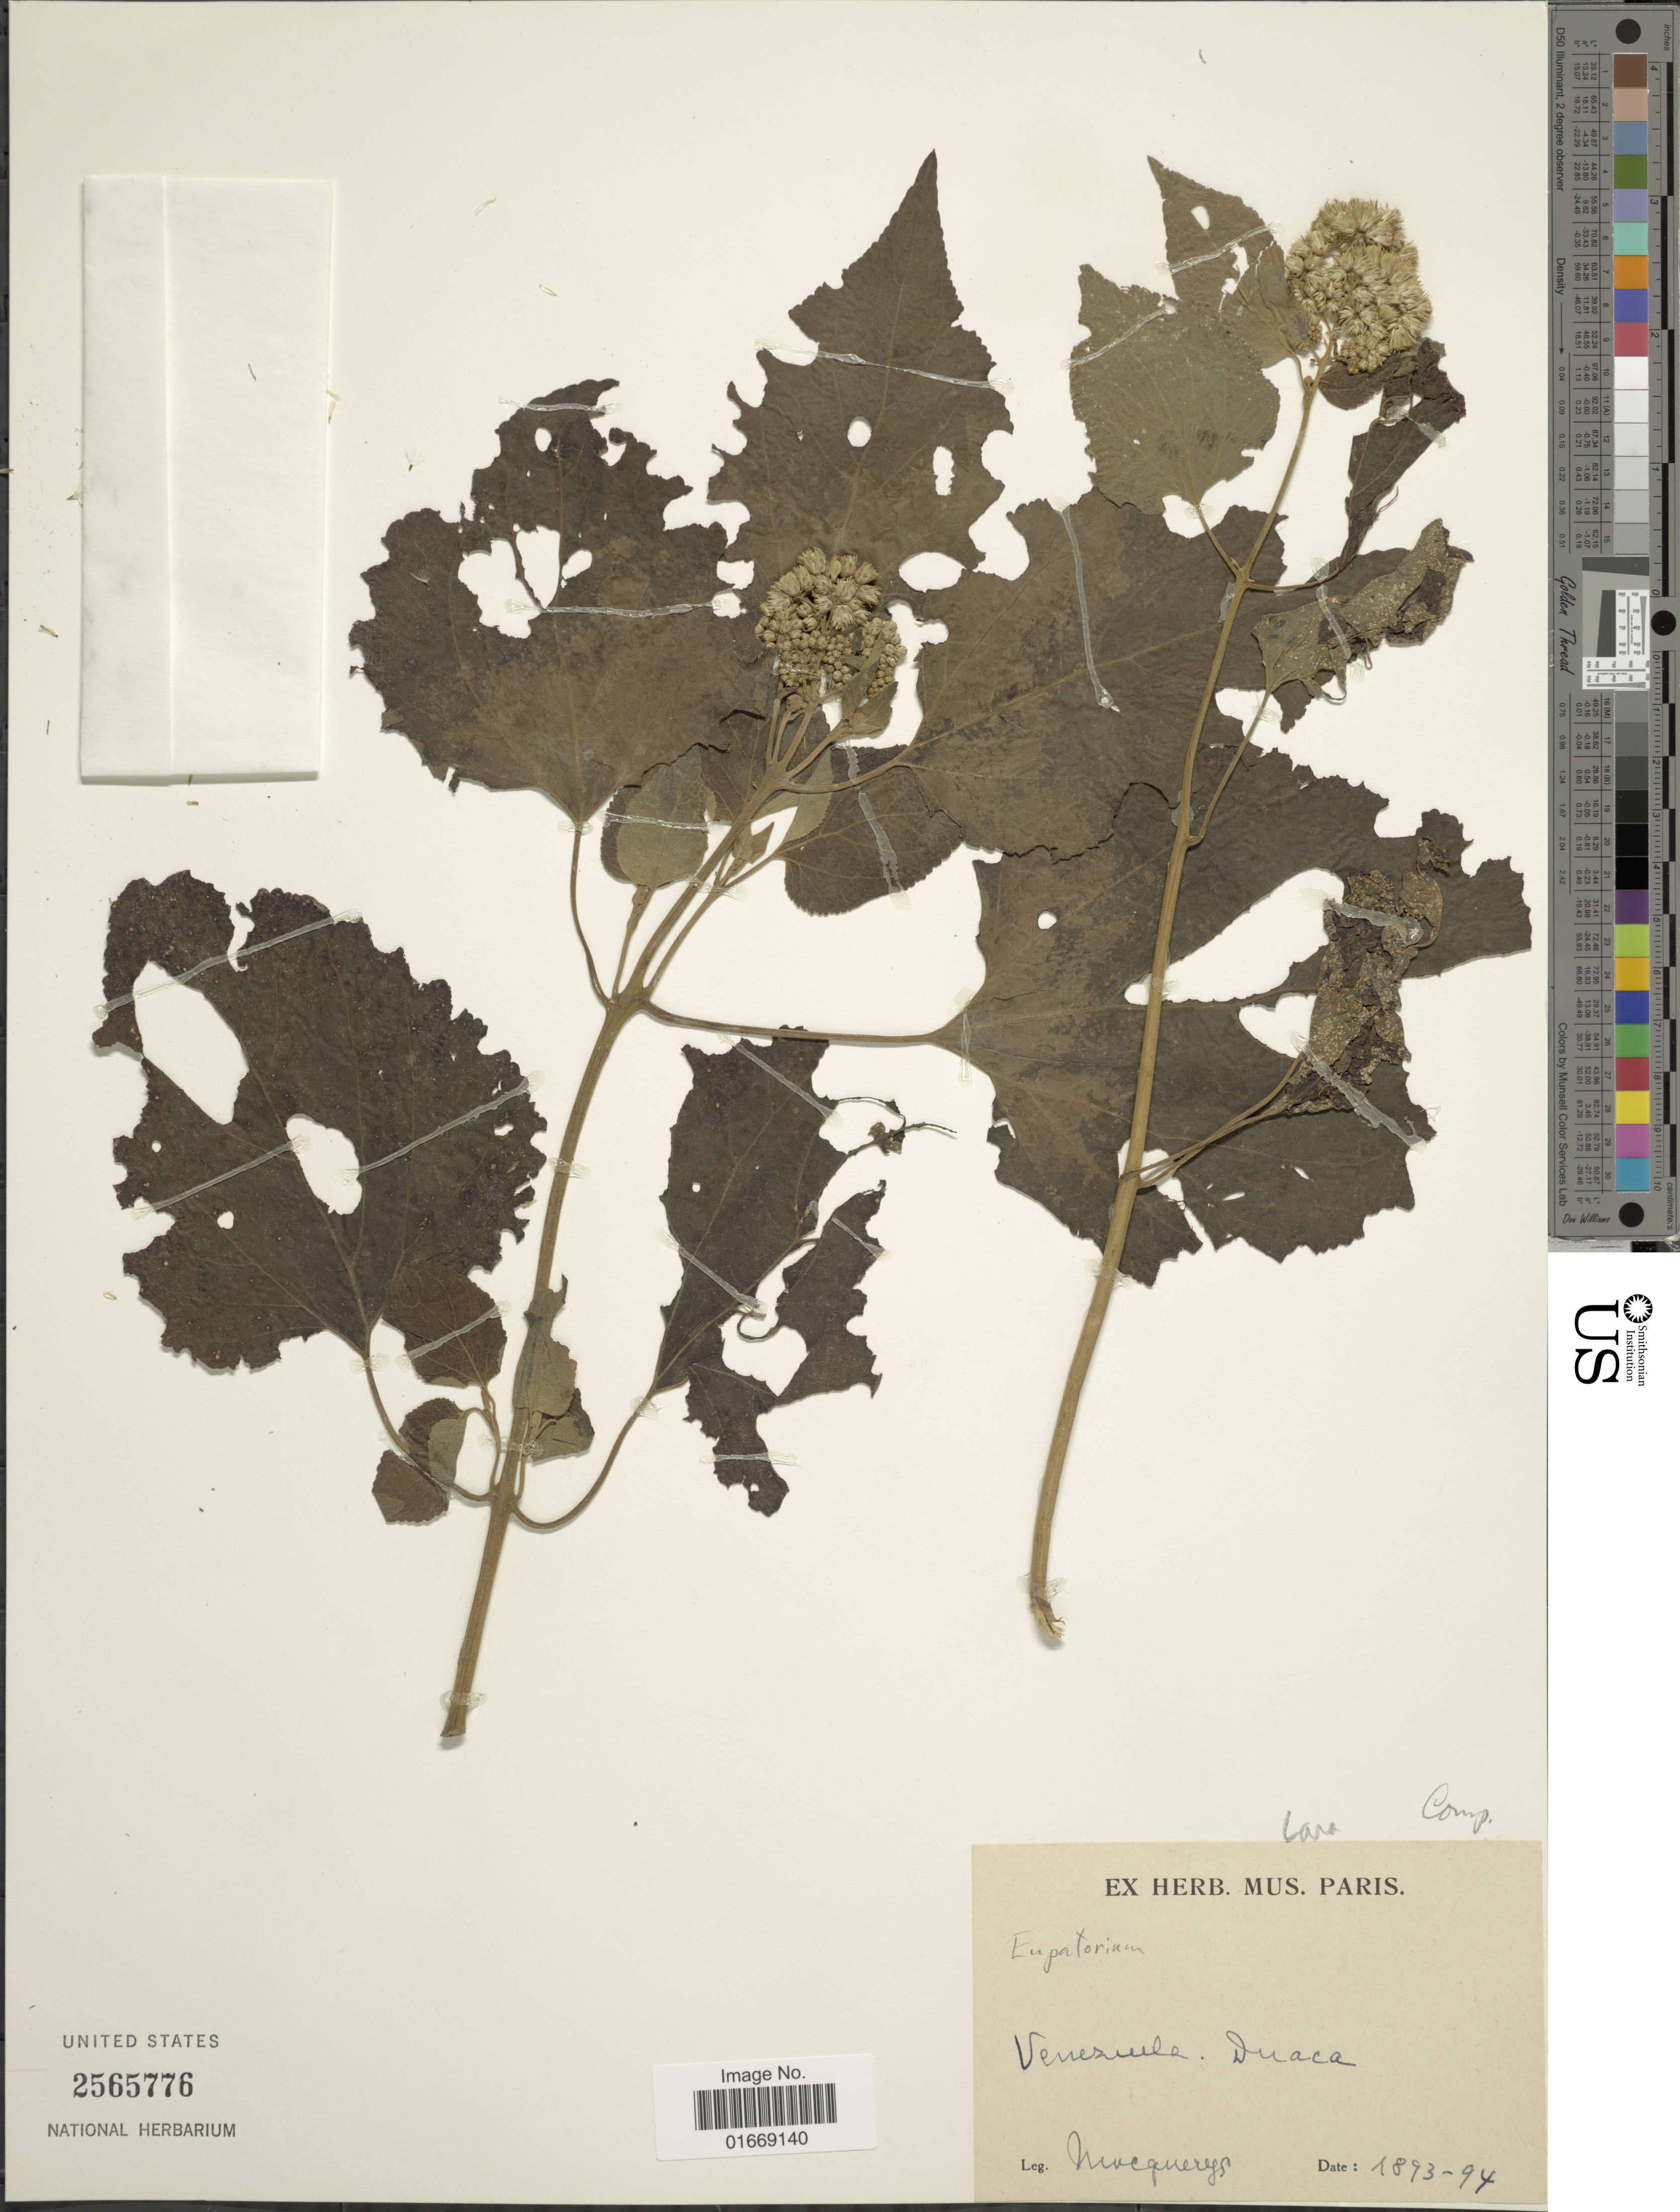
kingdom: Plantae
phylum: Tracheophyta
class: Magnoliopsida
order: Asterales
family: Asteraceae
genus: Hebeclinium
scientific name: Hebeclinium macrophyllum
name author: (L.) DC.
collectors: A. Mocquerys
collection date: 1893/1894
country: Venezuela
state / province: Lara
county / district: Crespo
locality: Duaca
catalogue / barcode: US 2565776